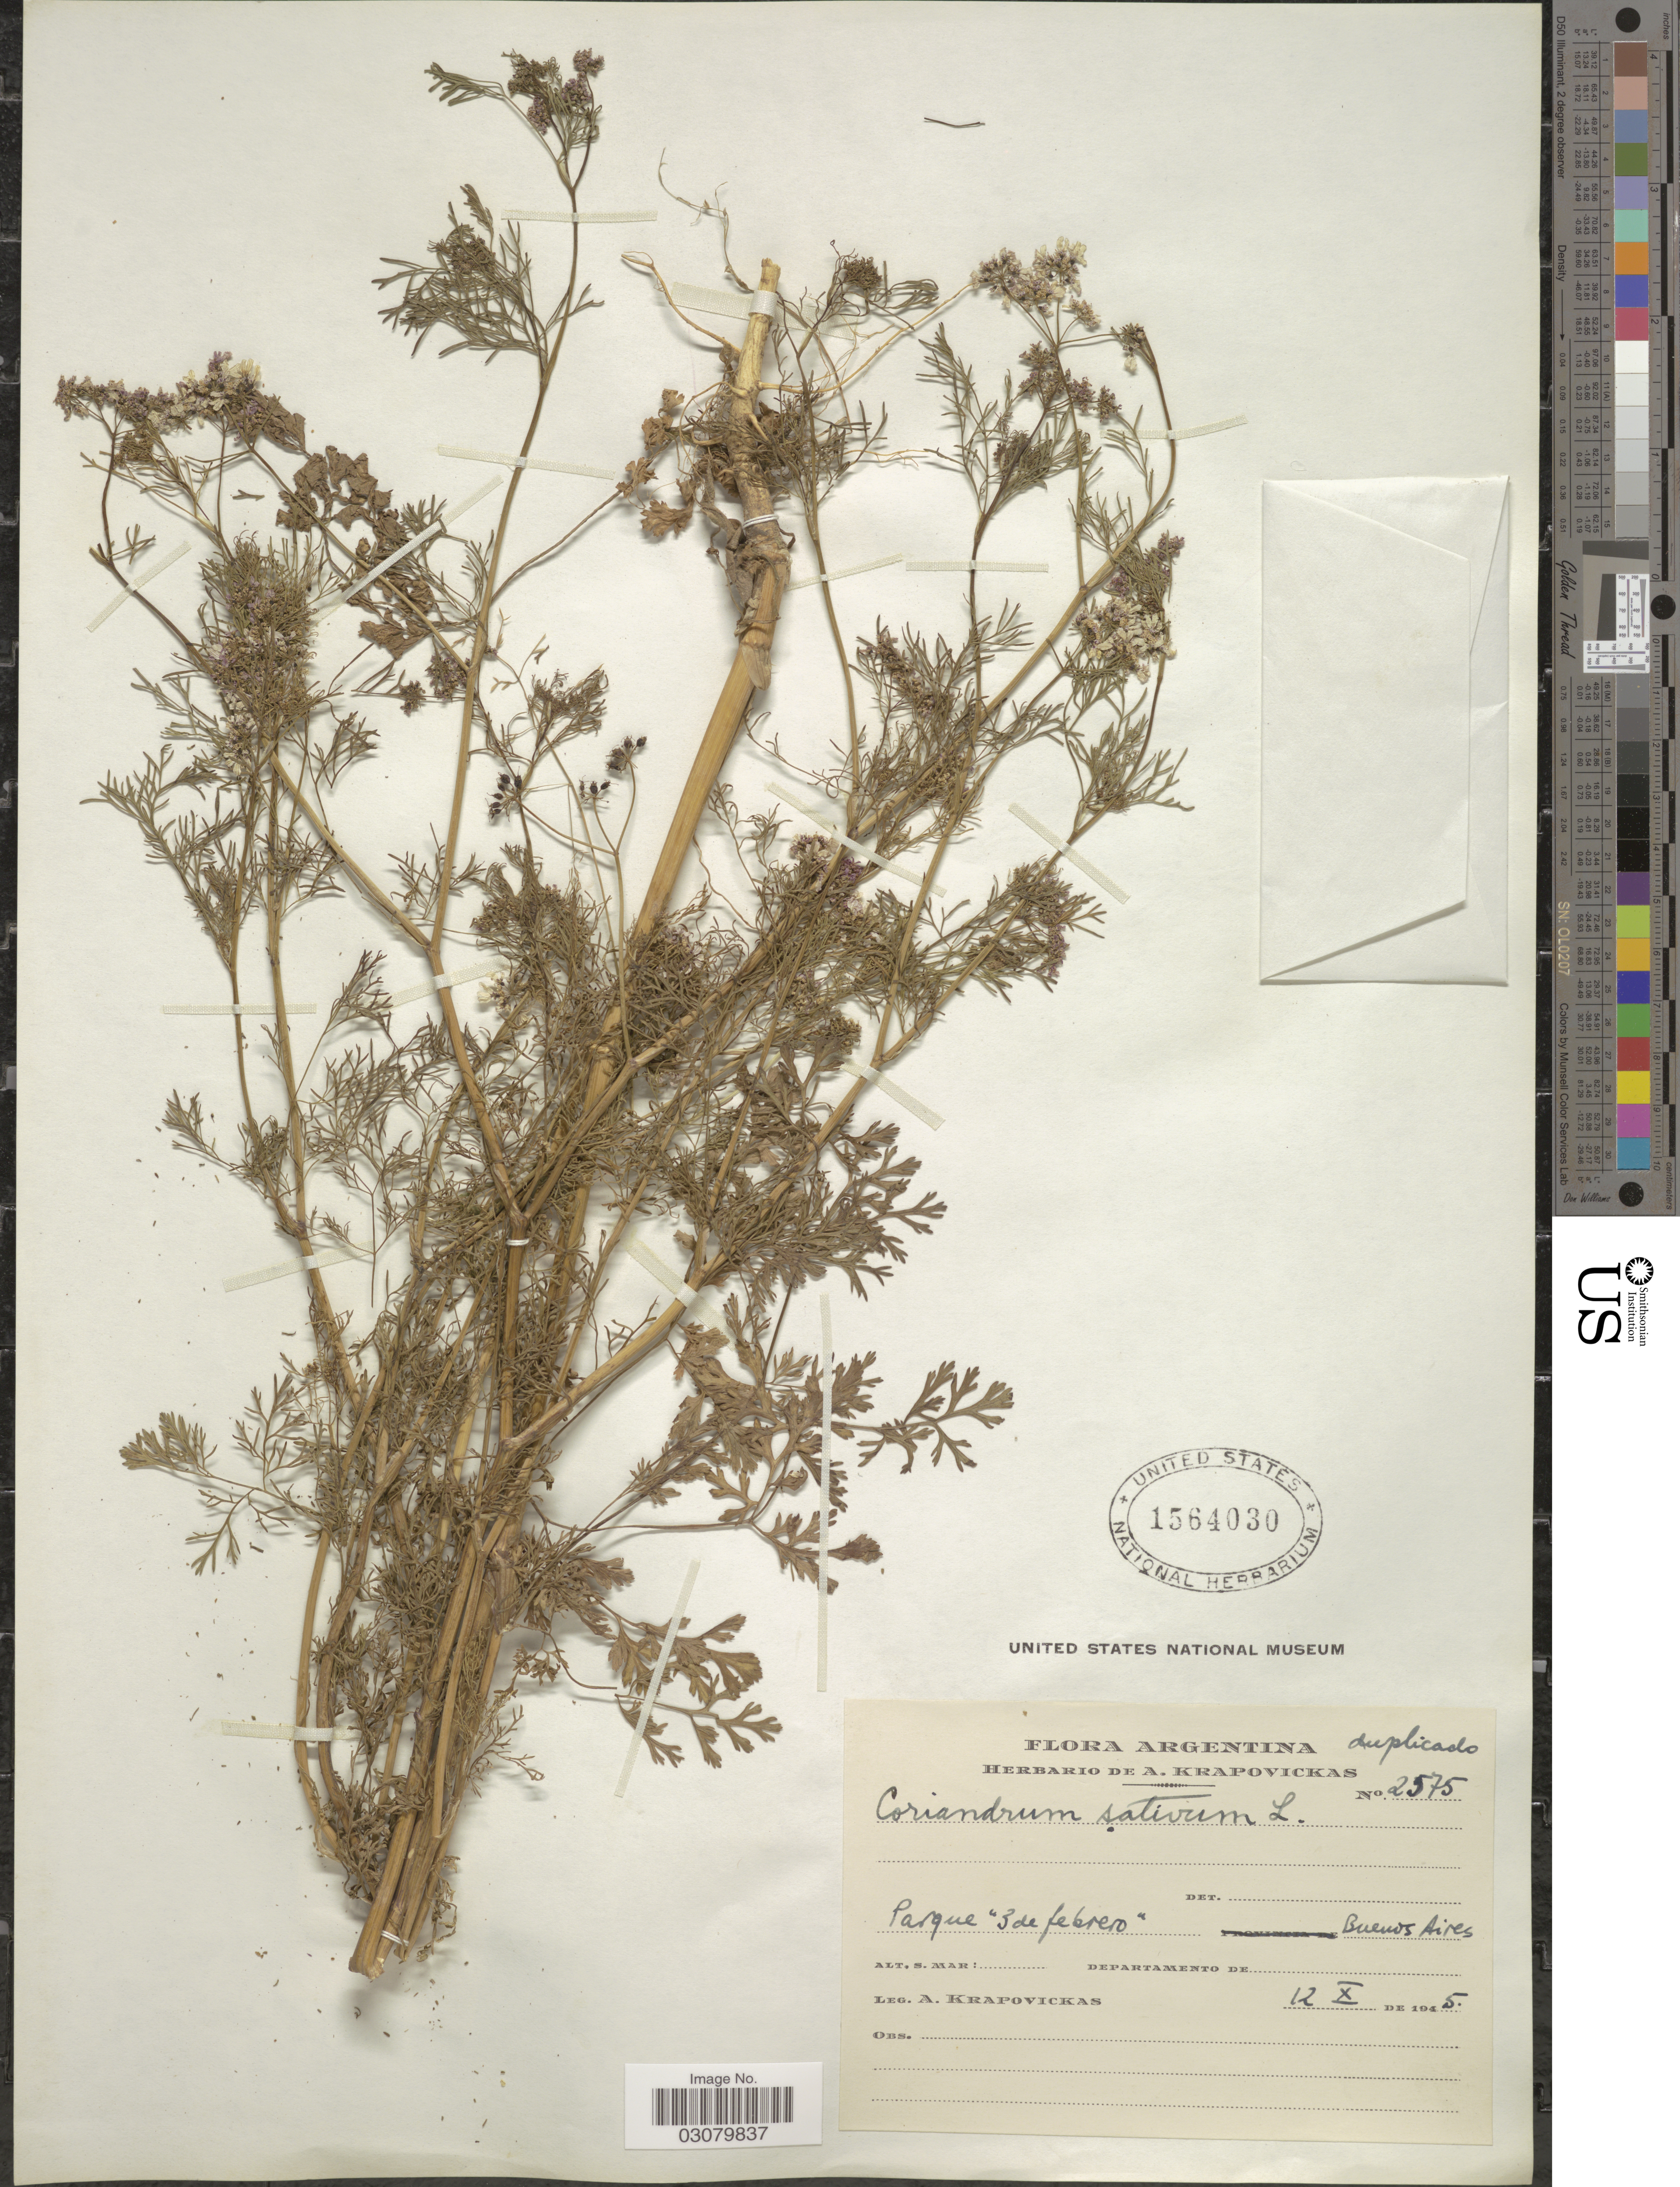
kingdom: Plantae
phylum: Tracheophyta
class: Magnoliopsida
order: Apiales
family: Apiaceae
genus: Coriandrum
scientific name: Coriandrum sativum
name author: L.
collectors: A. Krapovickas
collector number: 2575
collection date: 1945-10-12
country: Argentina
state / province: Buenos Aires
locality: Parque '3 de febrero' .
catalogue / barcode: US 1564030